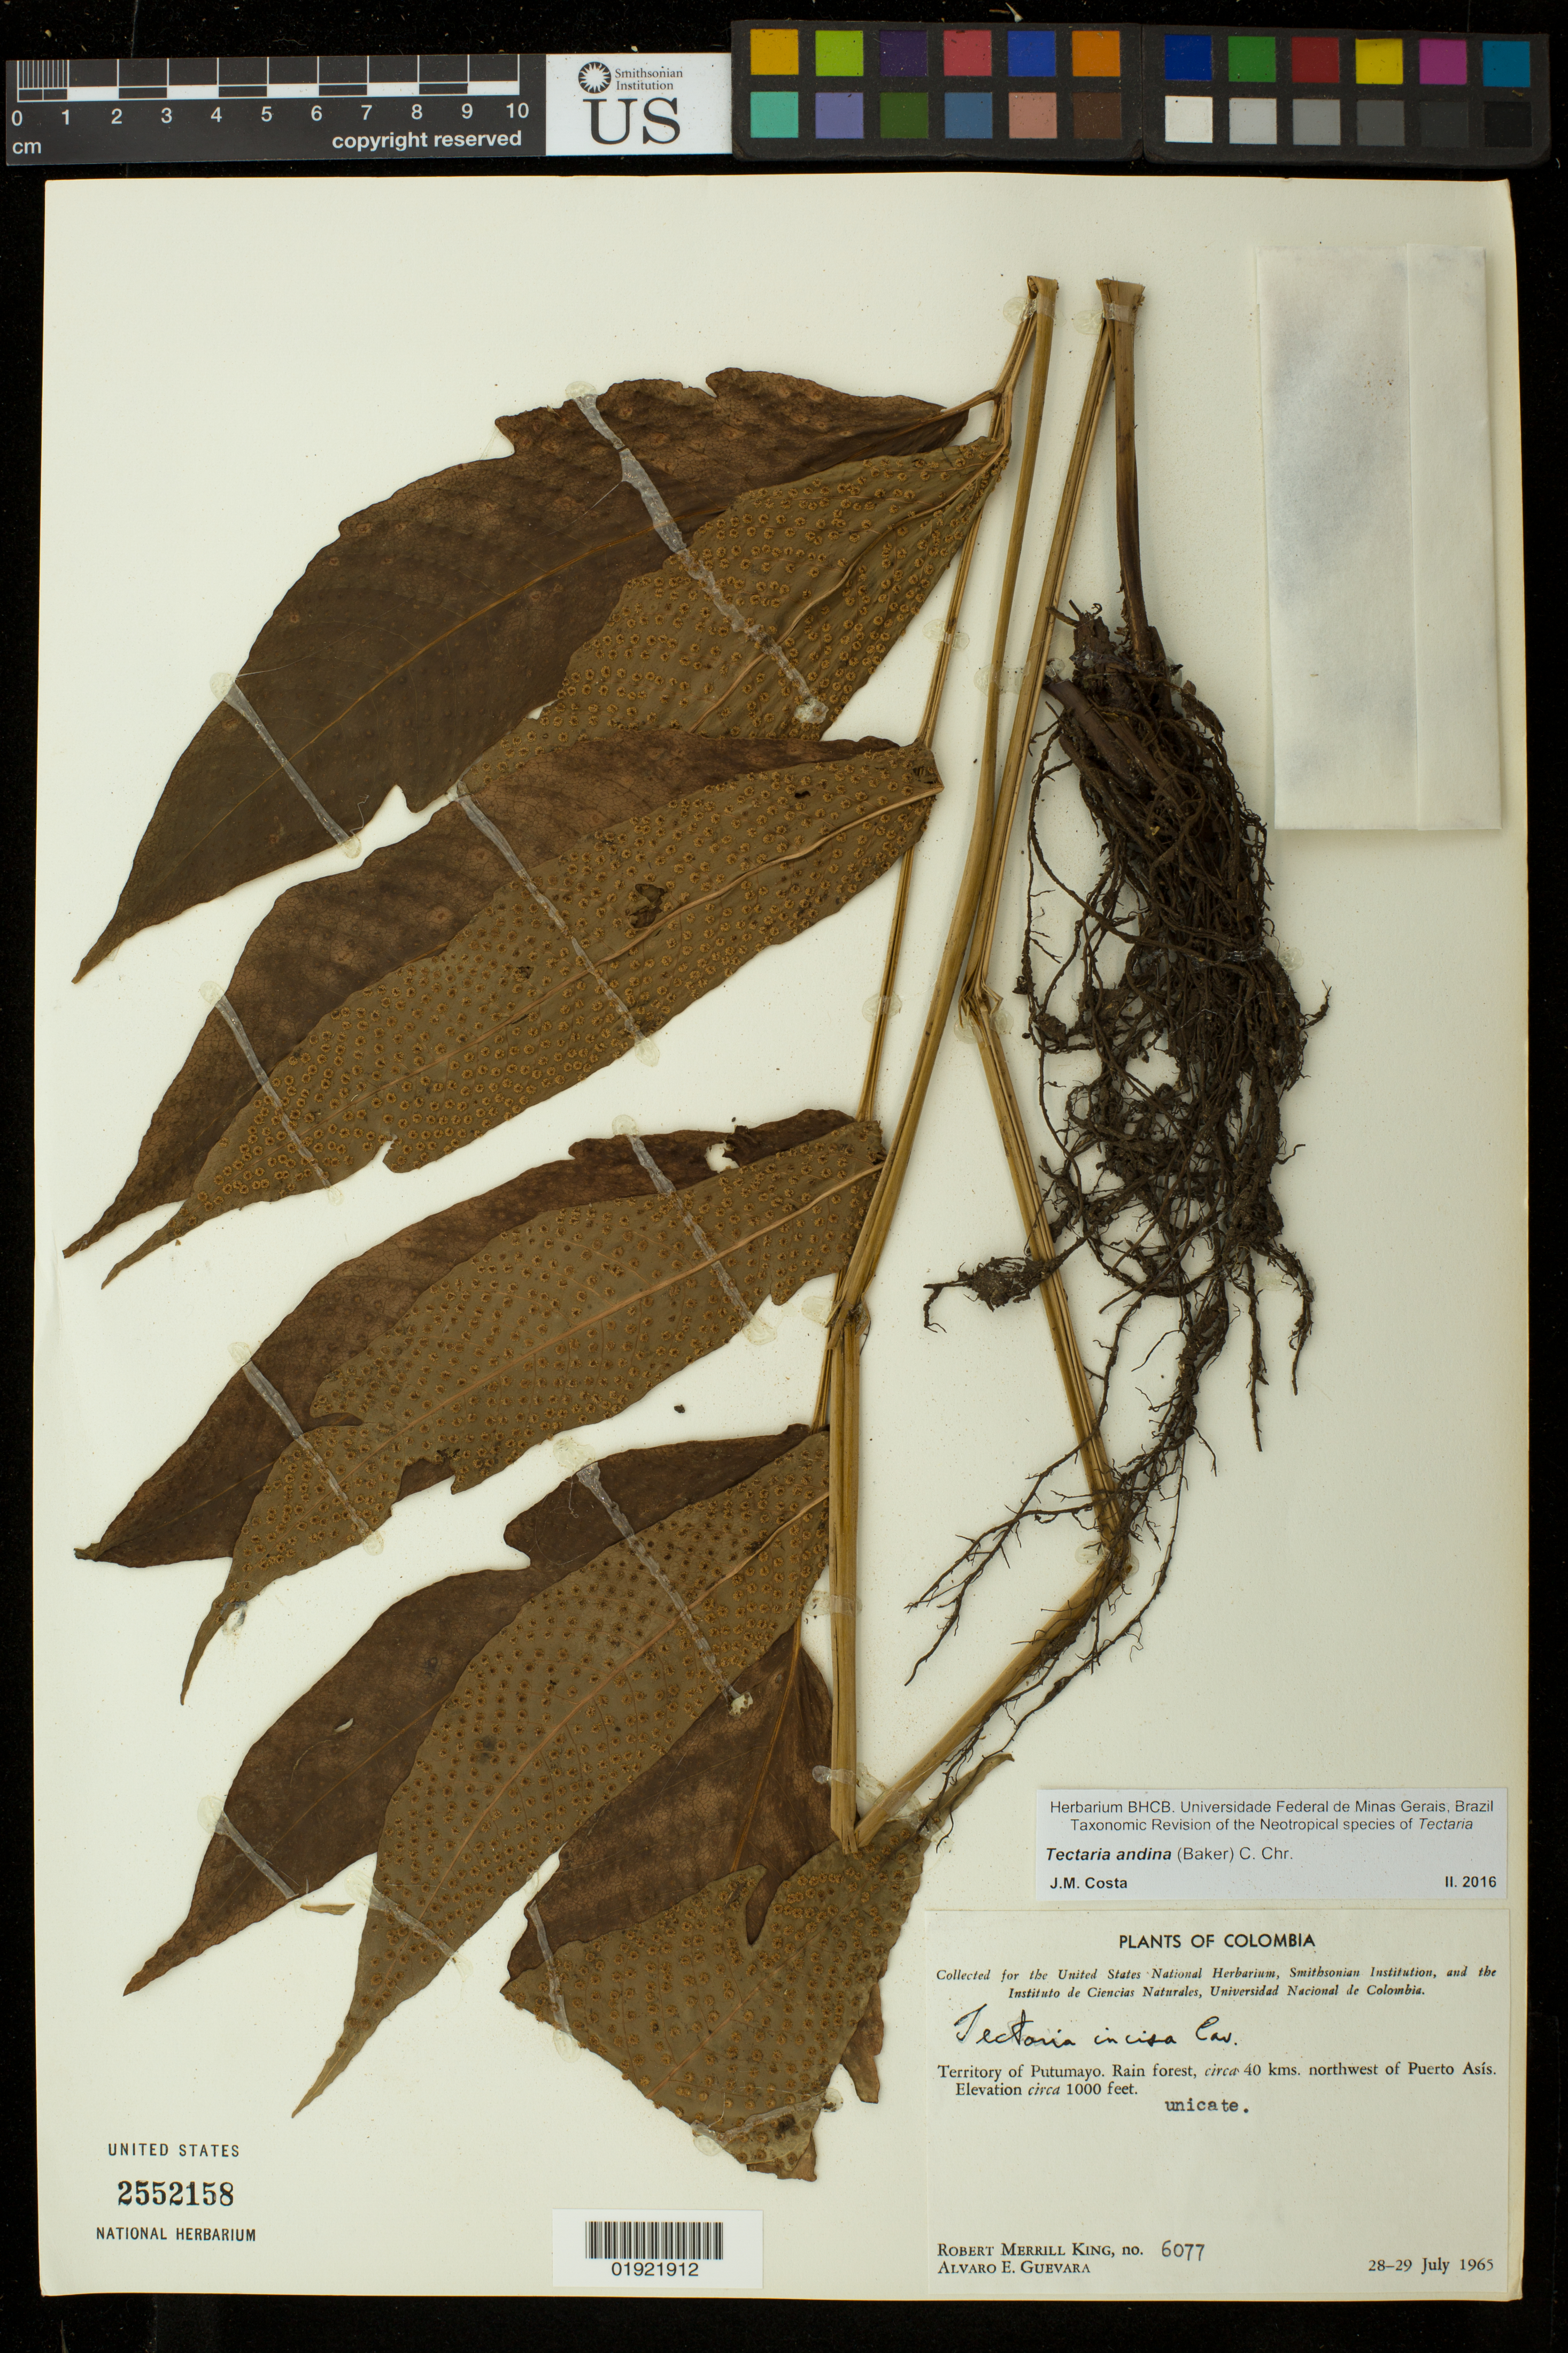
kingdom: Plantae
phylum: Tracheophyta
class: Polypodiopsida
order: Polypodiales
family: Tectariaceae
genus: Tectaria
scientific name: Tectaria andina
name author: (Baker) C. Chr.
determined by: Costa, J. M.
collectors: R. M. King & A. E. Guevara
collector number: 6077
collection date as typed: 28-29 July 1935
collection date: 1965-07-28/1965-07-29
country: Colombia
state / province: Putumayo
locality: Rain forest, circa 40 kms. northwest of Puerto Asis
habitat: rain forest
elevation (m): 305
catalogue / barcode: US 2552158